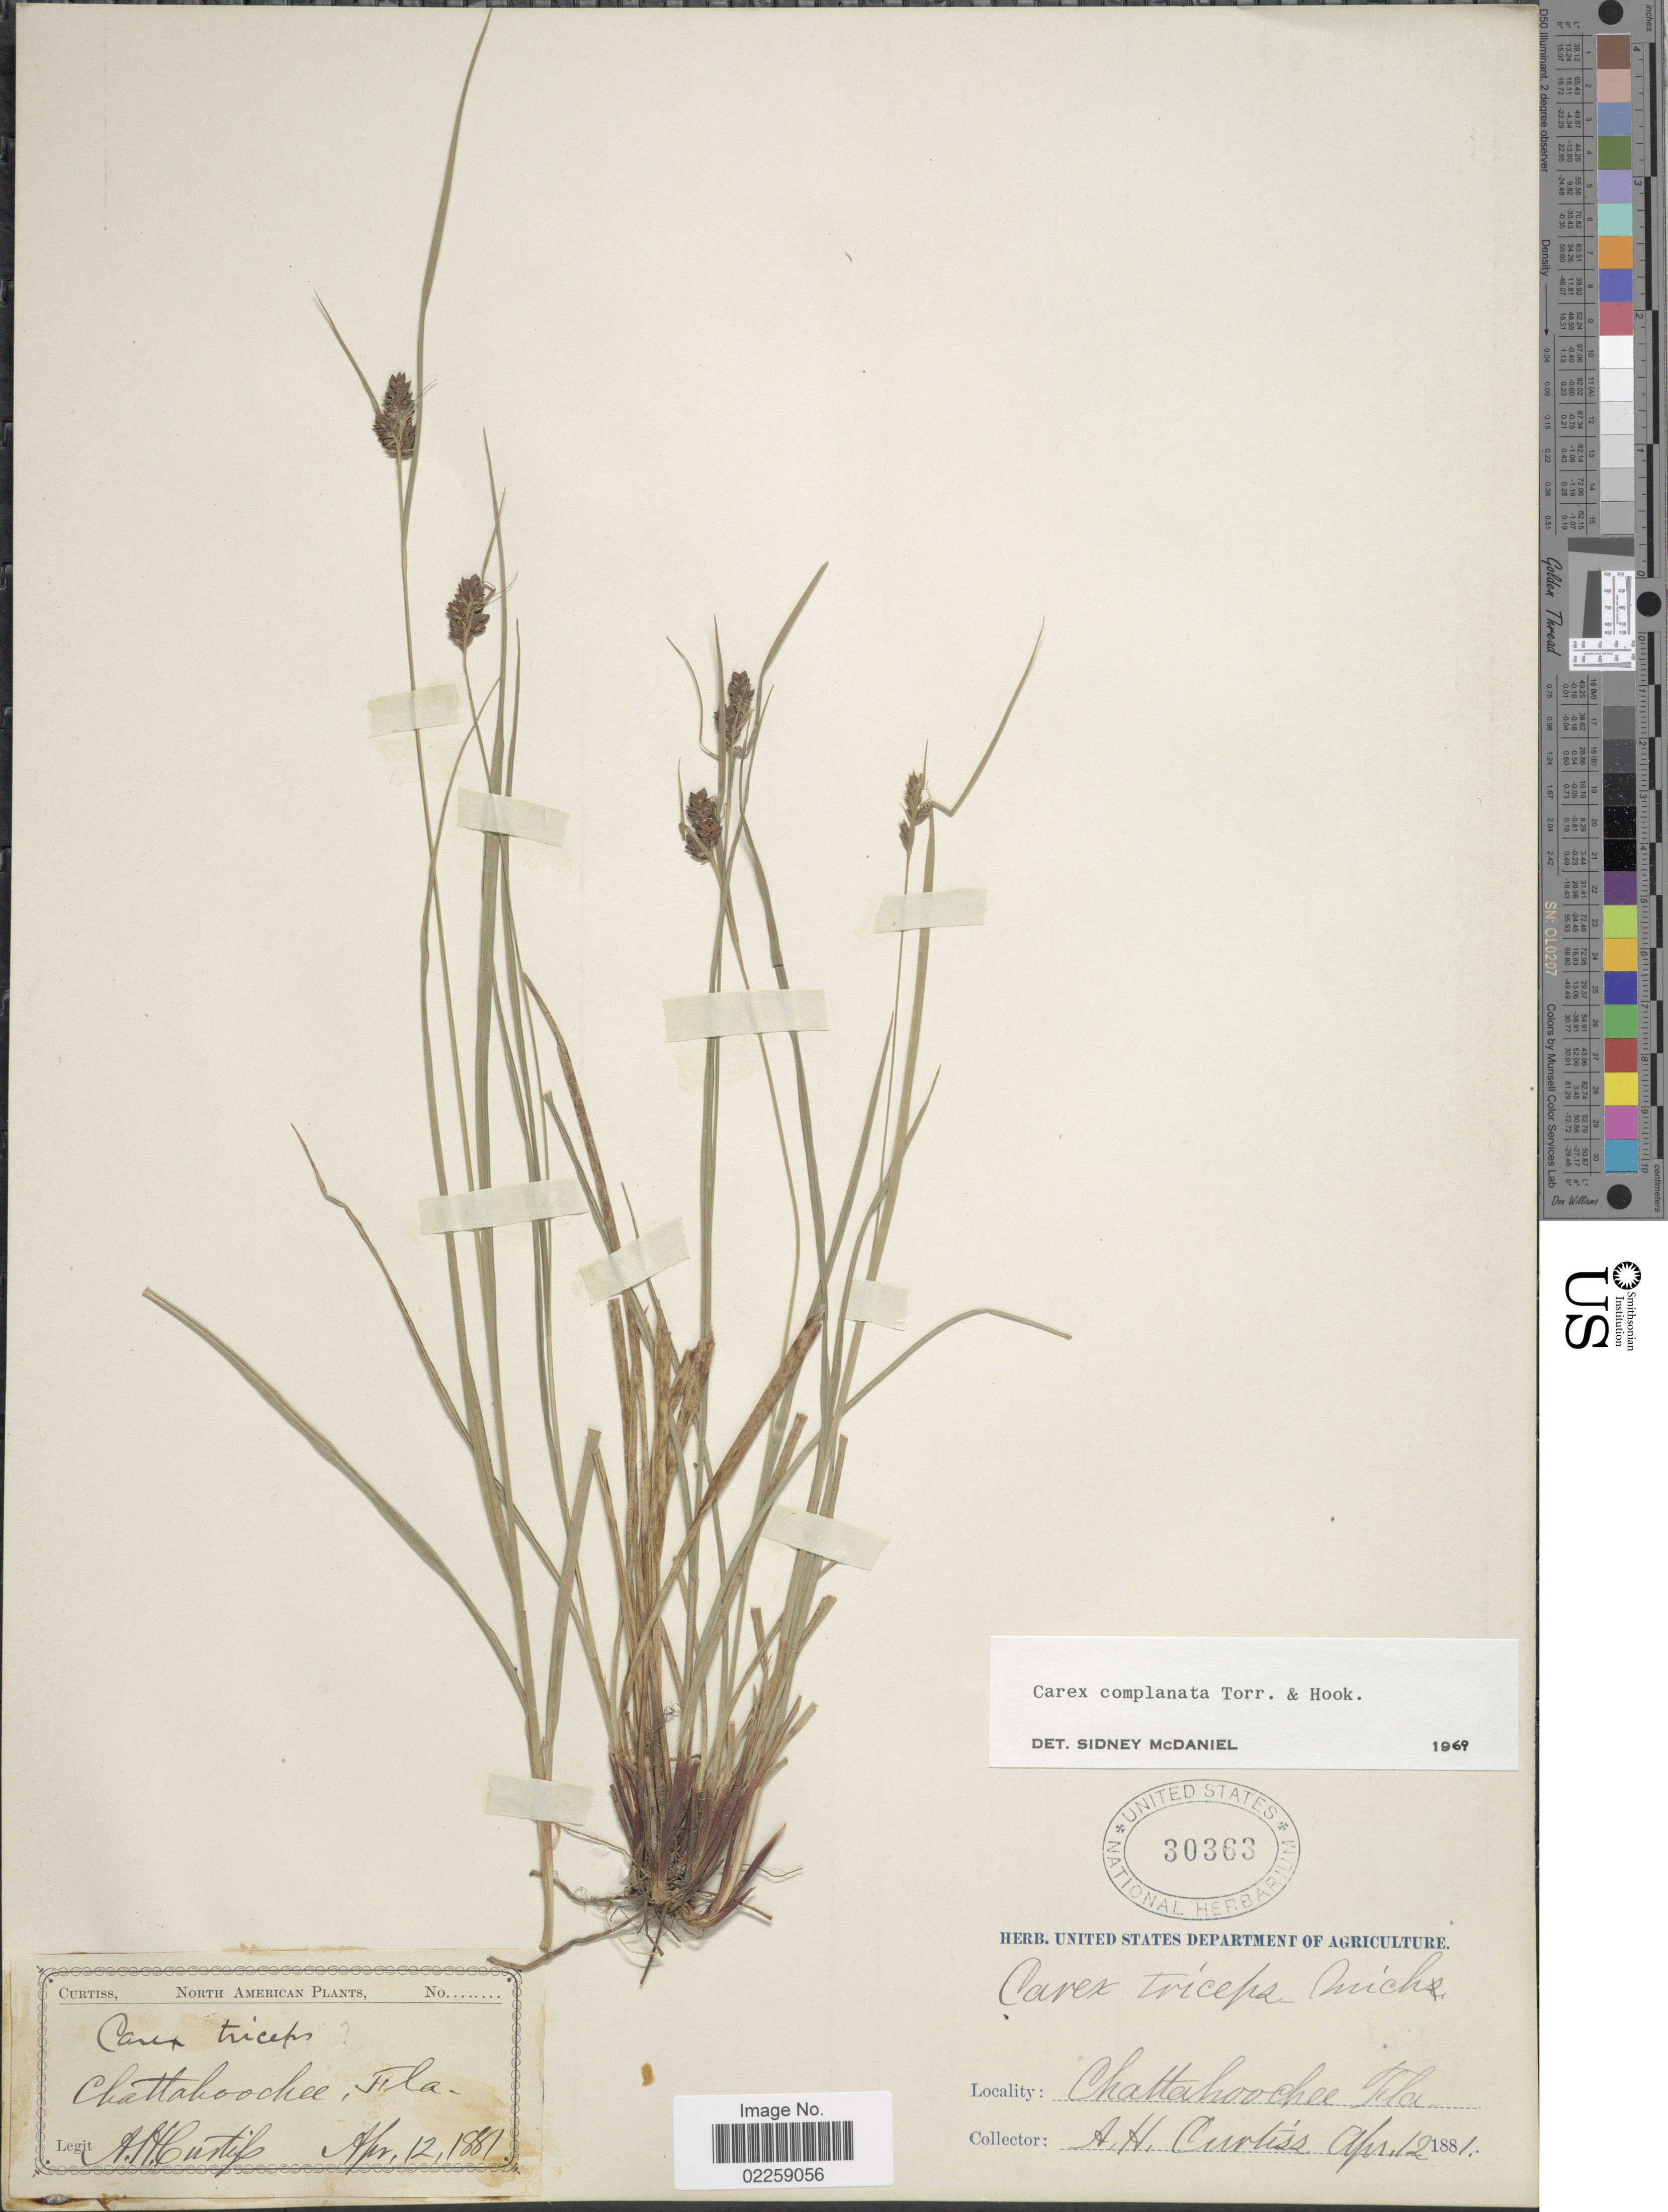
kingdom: Plantae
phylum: Tracheophyta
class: Liliopsida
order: Poales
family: Cyperaceae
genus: Carex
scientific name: Carex complanata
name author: Torr. & Hook.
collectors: A. Curtis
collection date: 1881-04-12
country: United States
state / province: Florida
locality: Chattahoochee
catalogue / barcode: US 30363